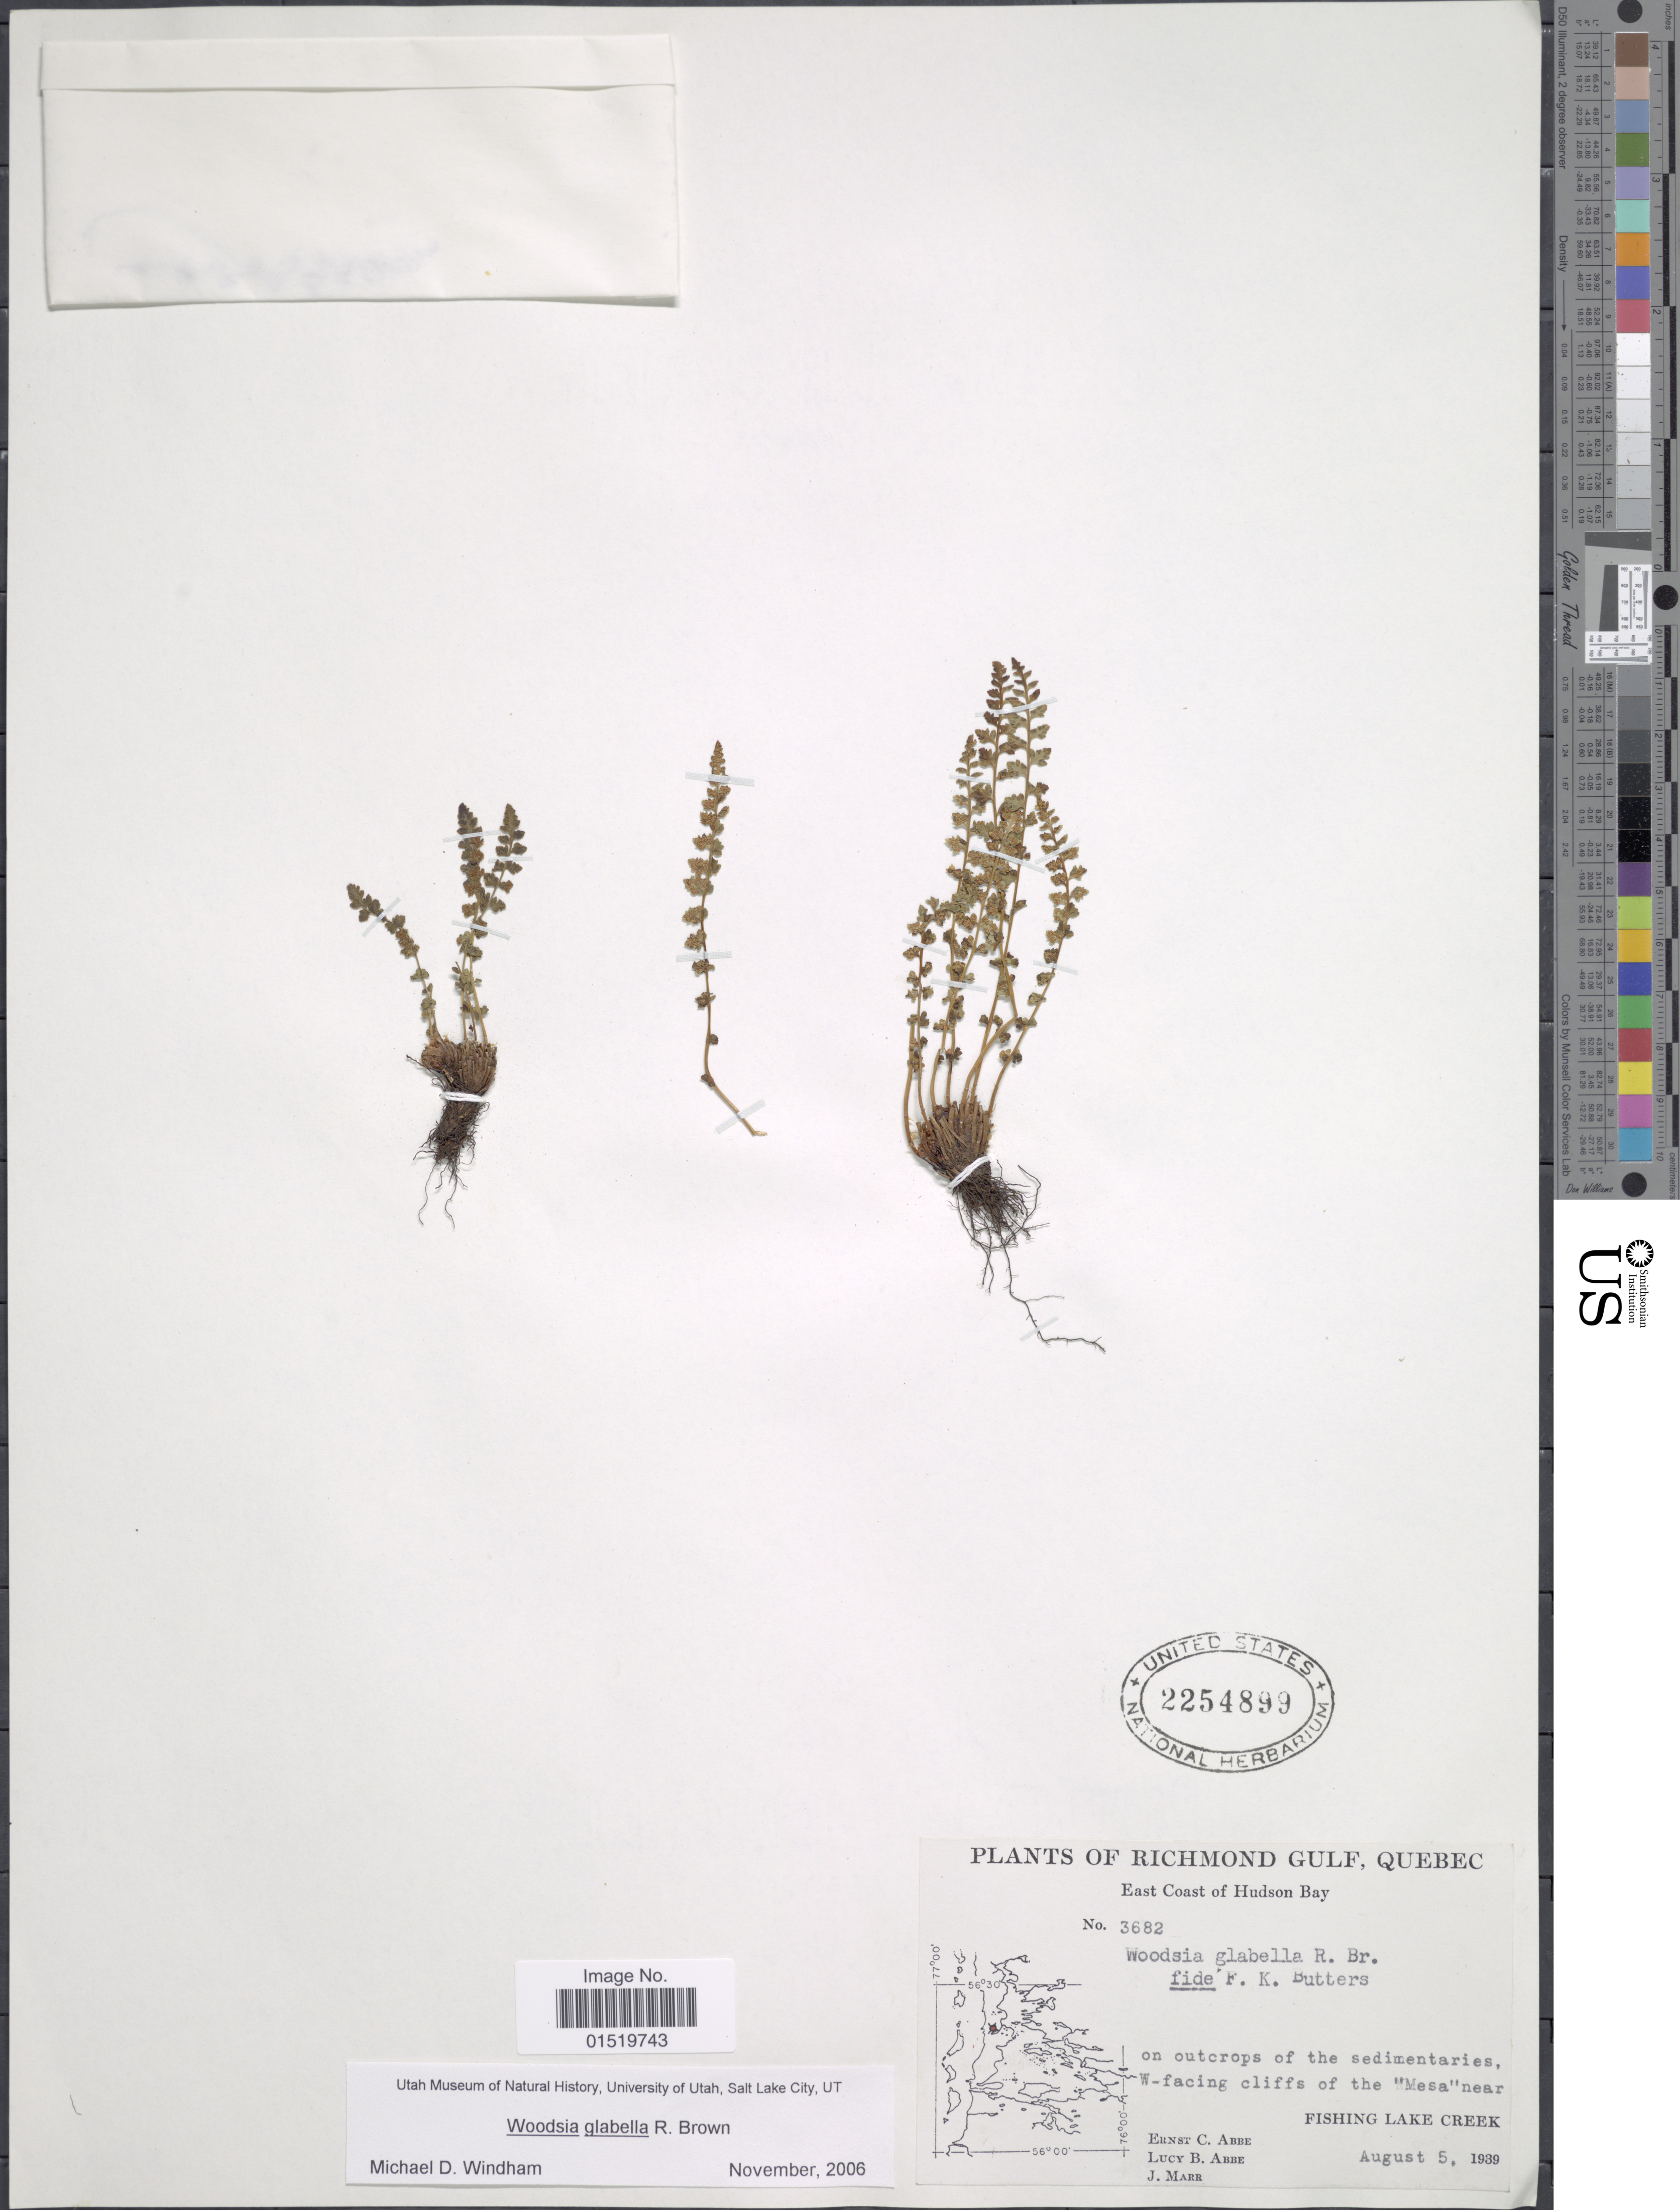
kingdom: Plantae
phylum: Tracheophyta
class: Polypodiopsida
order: Polypodiales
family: Woodsiaceae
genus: Woodsia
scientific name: Woodsia glabella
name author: R. Br.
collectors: E. C. Abbe, L. B. Abbe & J. Marr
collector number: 3682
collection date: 1939-08-05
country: Canada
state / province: Quebec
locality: Richmond Gulf, East Coast of Hudson Bay,W-facing cliffs of the 'Mesa' near Fishing Lake Creek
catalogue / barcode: US 2254899